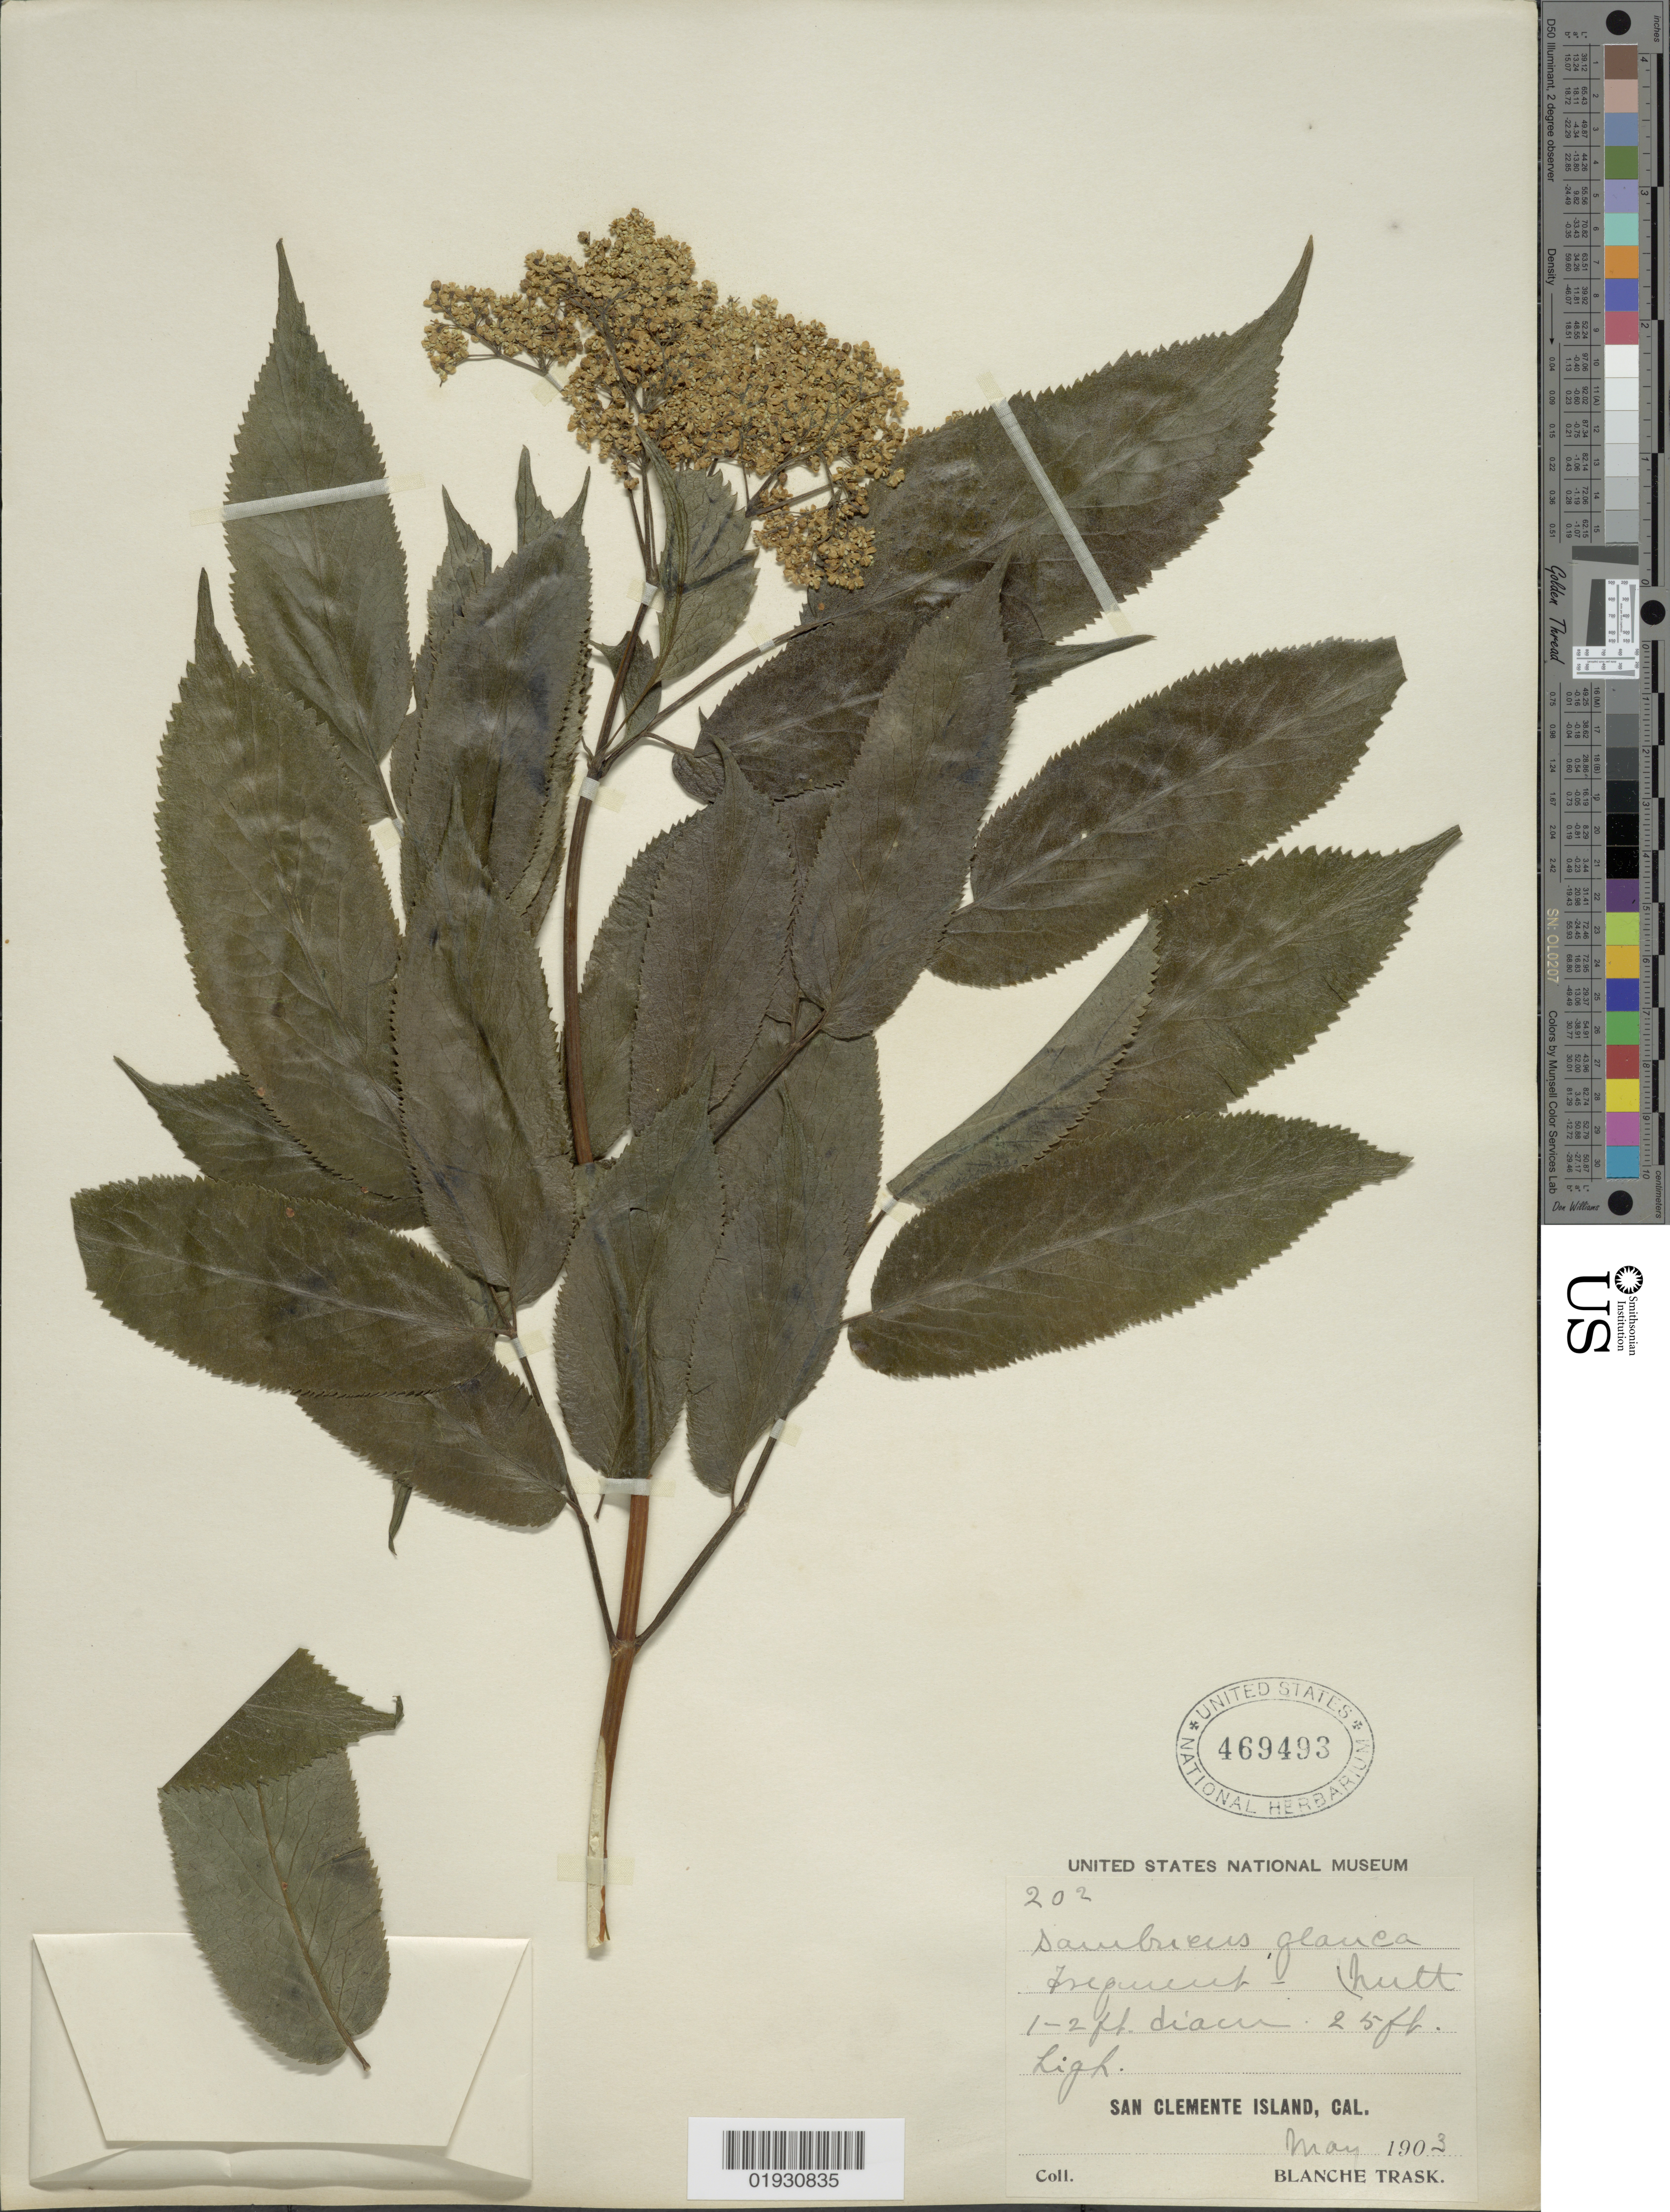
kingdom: Plantae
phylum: Tracheophyta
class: Magnoliopsida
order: Dipsacales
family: Viburnaceae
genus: Sambucus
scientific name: Sambucus cerulea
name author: Raf.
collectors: B. Trask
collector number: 202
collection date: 1903-05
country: United States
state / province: California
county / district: Los Angeles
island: San Clemente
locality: San Clemente Island.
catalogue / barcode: US 469493